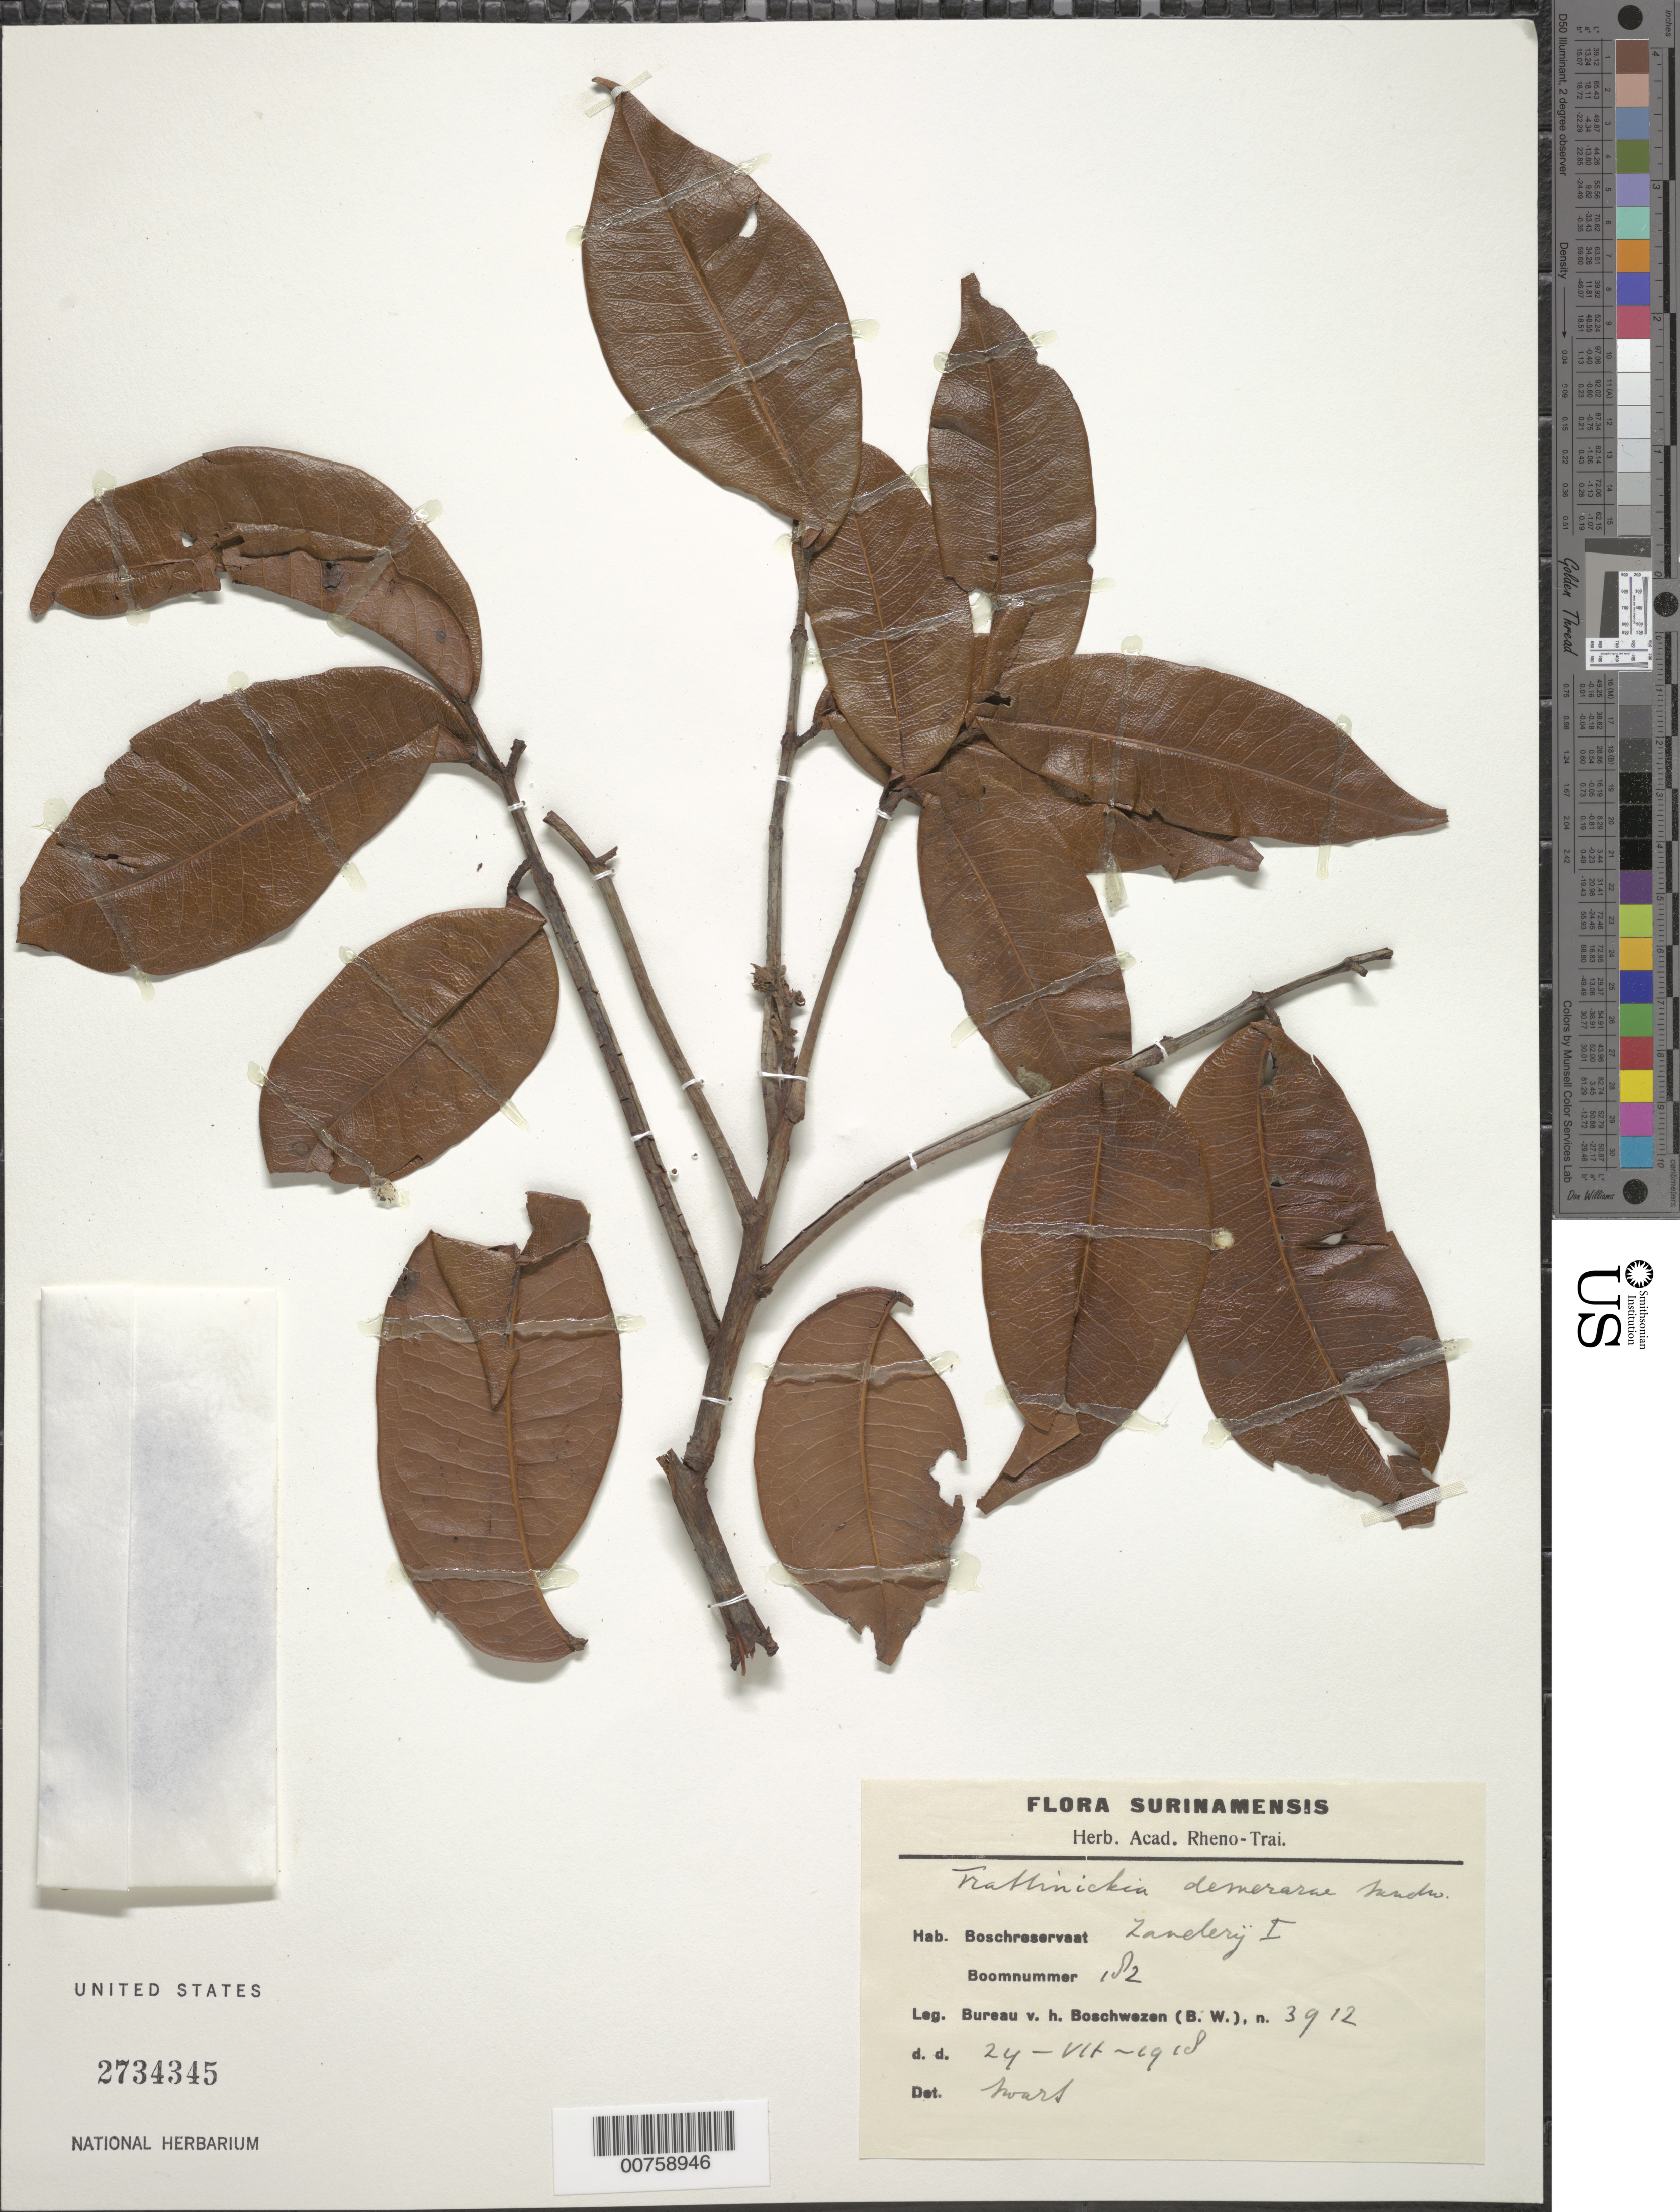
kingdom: Plantae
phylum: Tracheophyta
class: Magnoliopsida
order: Sapindales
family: Burseraceae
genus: Trattinnickia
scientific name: Trattinnickia demerarae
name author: Sandwith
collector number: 3912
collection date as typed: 24-Jul-18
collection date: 1918-07-24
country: Suriname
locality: Zanderij I., Forest Reserve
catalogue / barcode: US 2734345